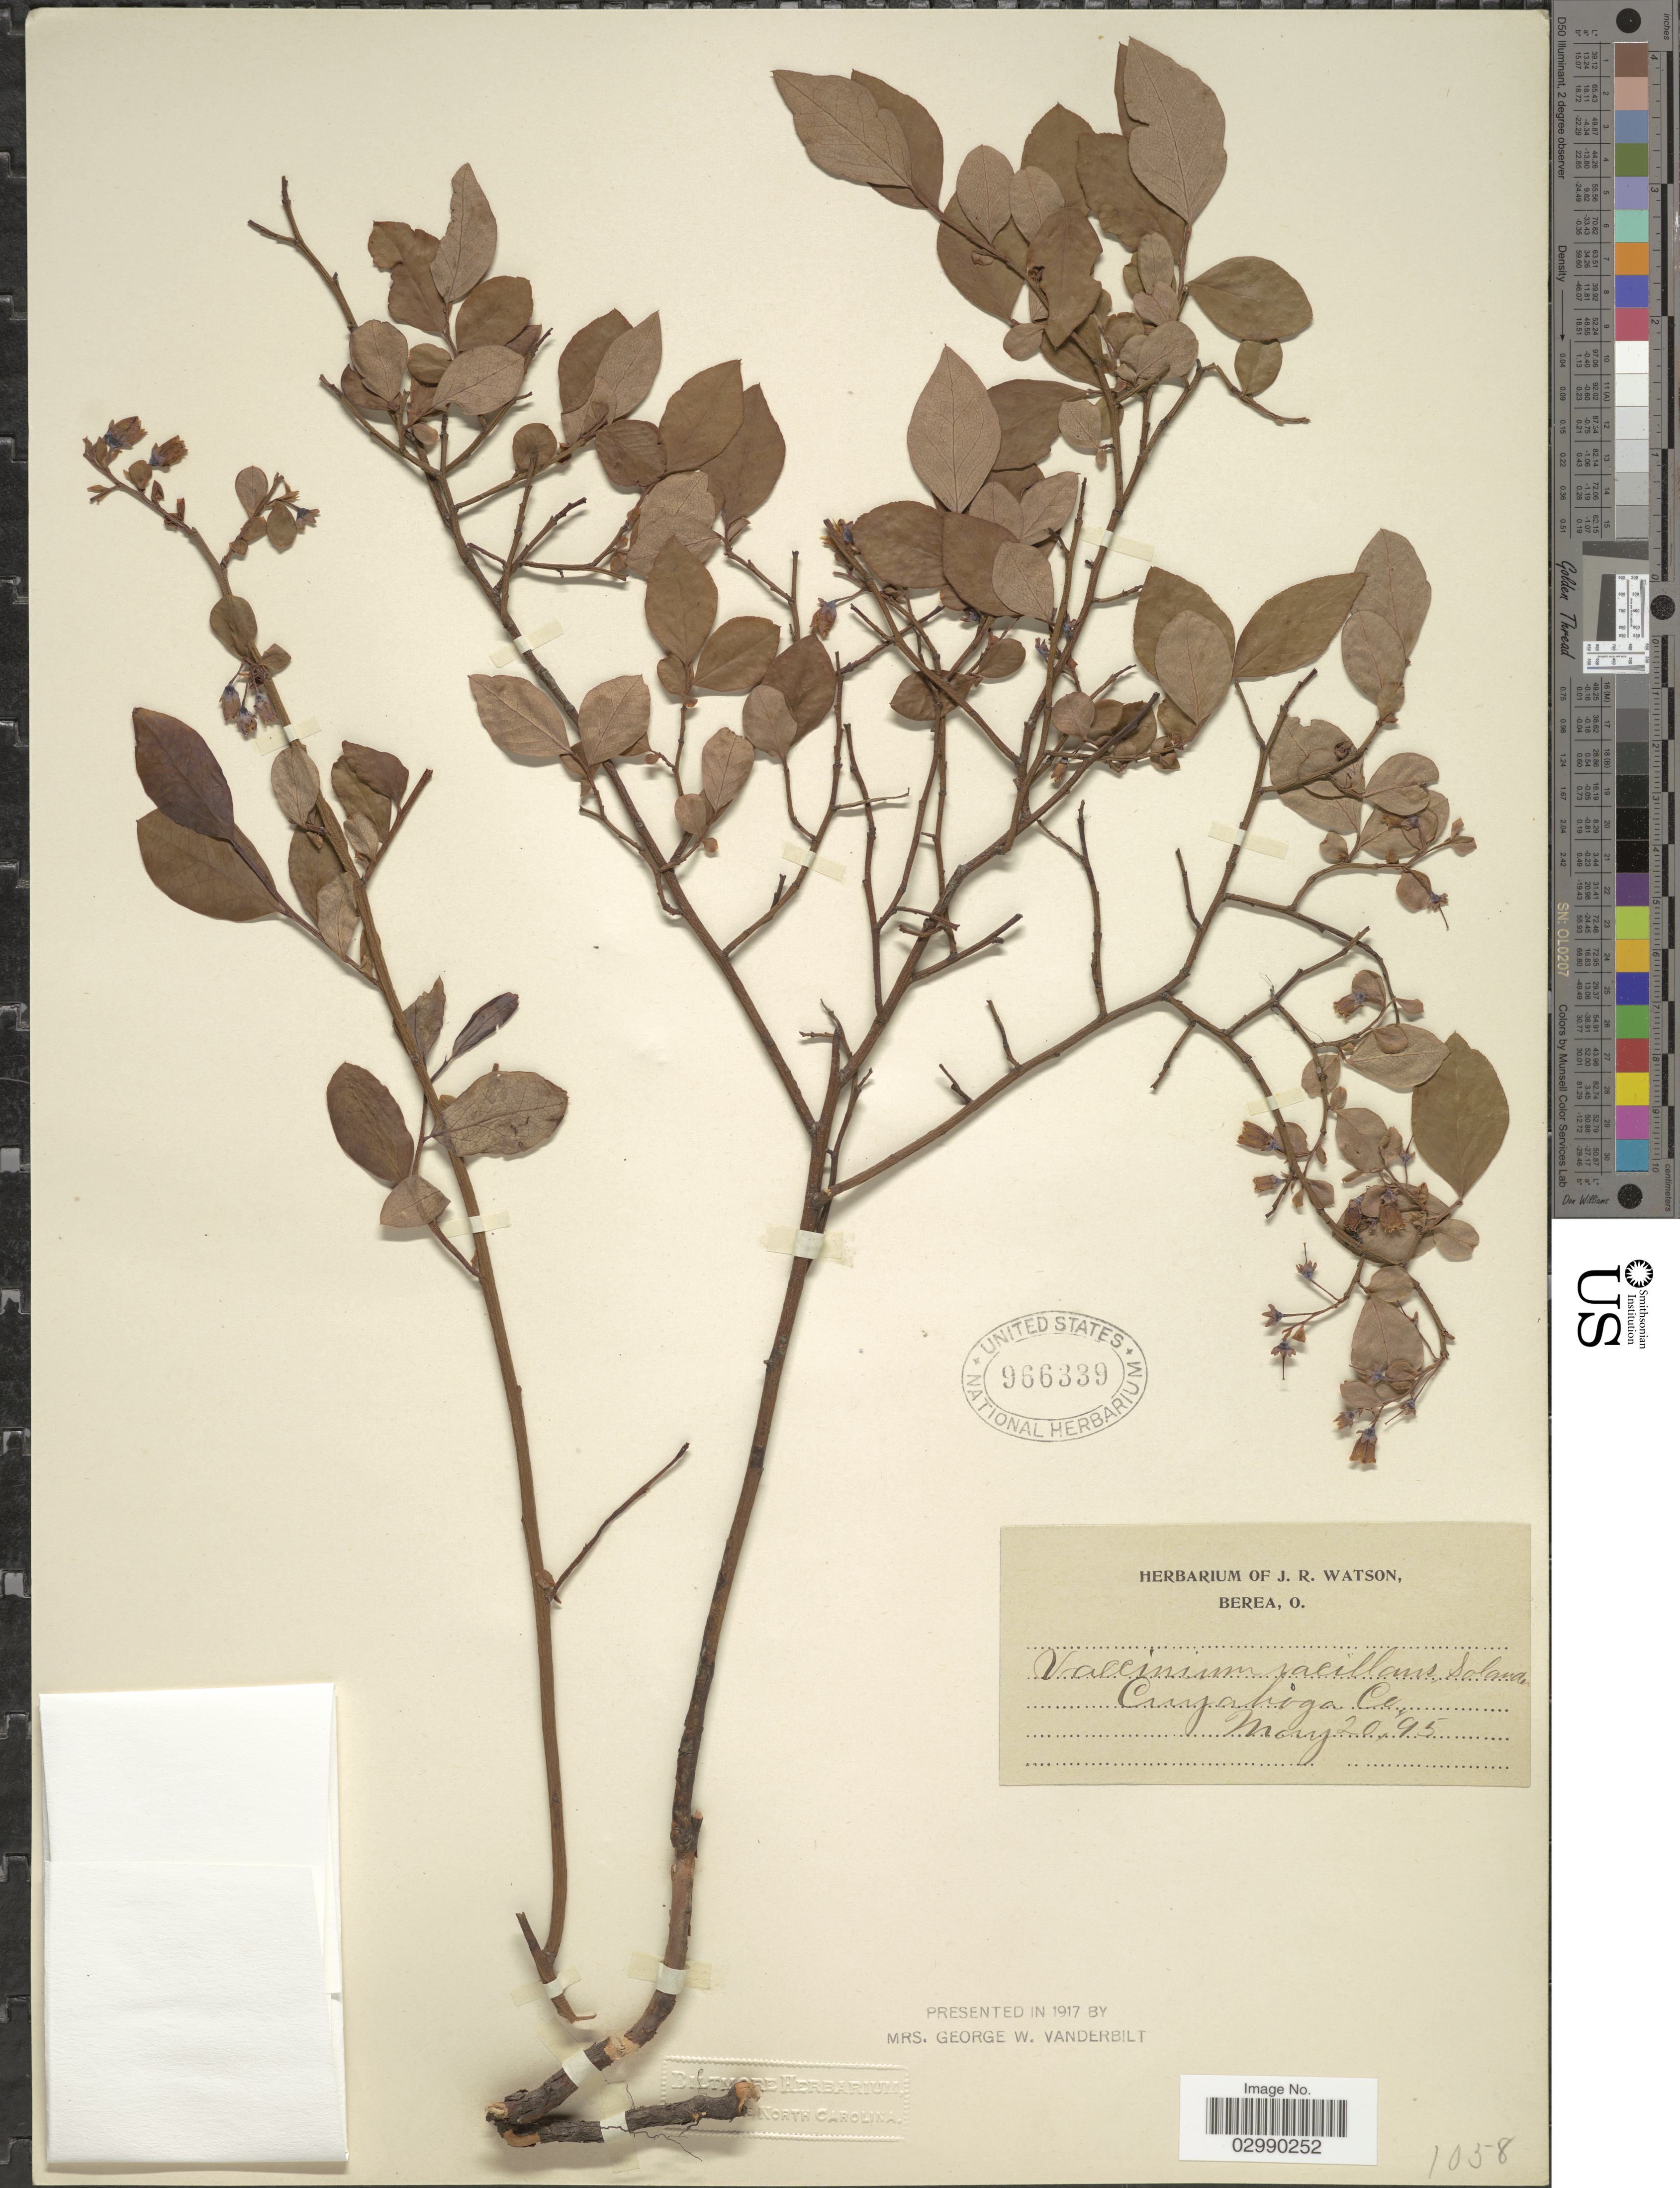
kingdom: Plantae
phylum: Tracheophyta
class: Magnoliopsida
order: Ericales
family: Ericaceae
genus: Vaccinium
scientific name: Vaccinium vacillans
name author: Kalm ex Torr.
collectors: ex herb. J. R. Watson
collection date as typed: Transcribed d/m/y: 20/5/95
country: United States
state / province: Ohio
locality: Cuyahoga Co.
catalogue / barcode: US 966339